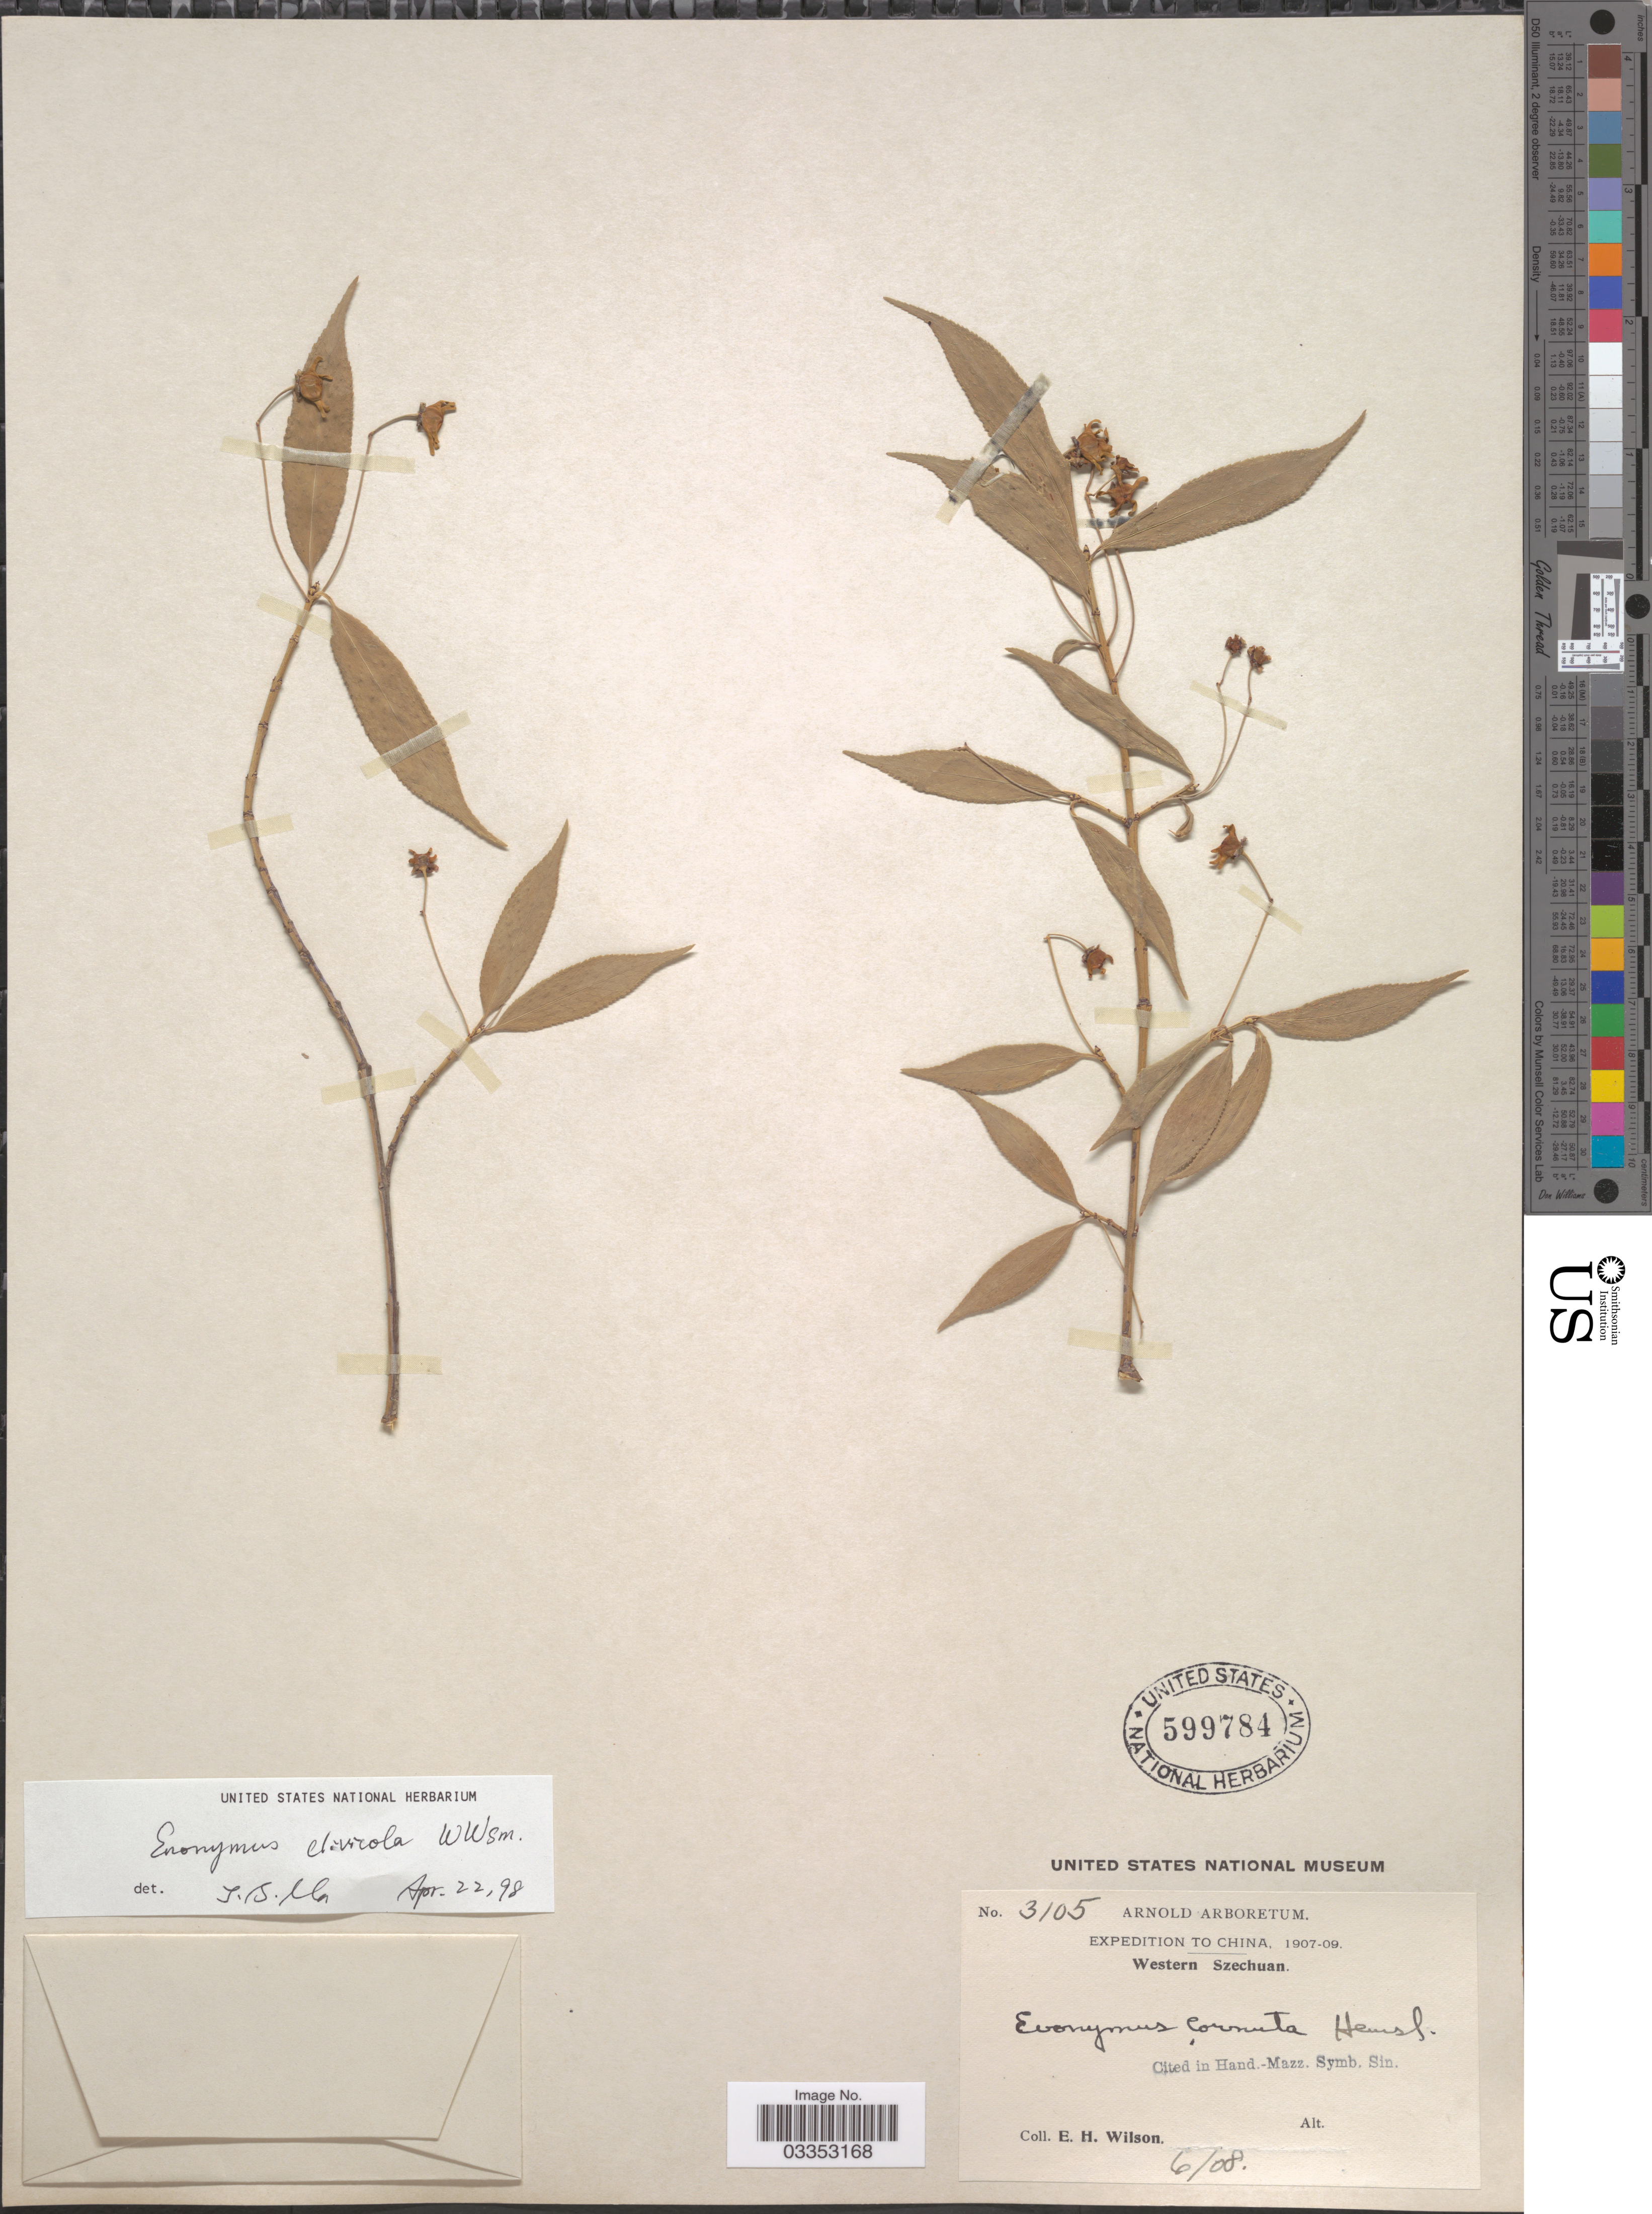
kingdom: Plantae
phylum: Tracheophyta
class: Magnoliopsida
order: Celastrales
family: Celastraceae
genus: Euonymus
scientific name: Euonymus clivicola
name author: W.W. Sm.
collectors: E. Wilson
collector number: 3105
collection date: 1908-06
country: China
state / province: Sichuan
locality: Western Szechuan.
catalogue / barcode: US 599784